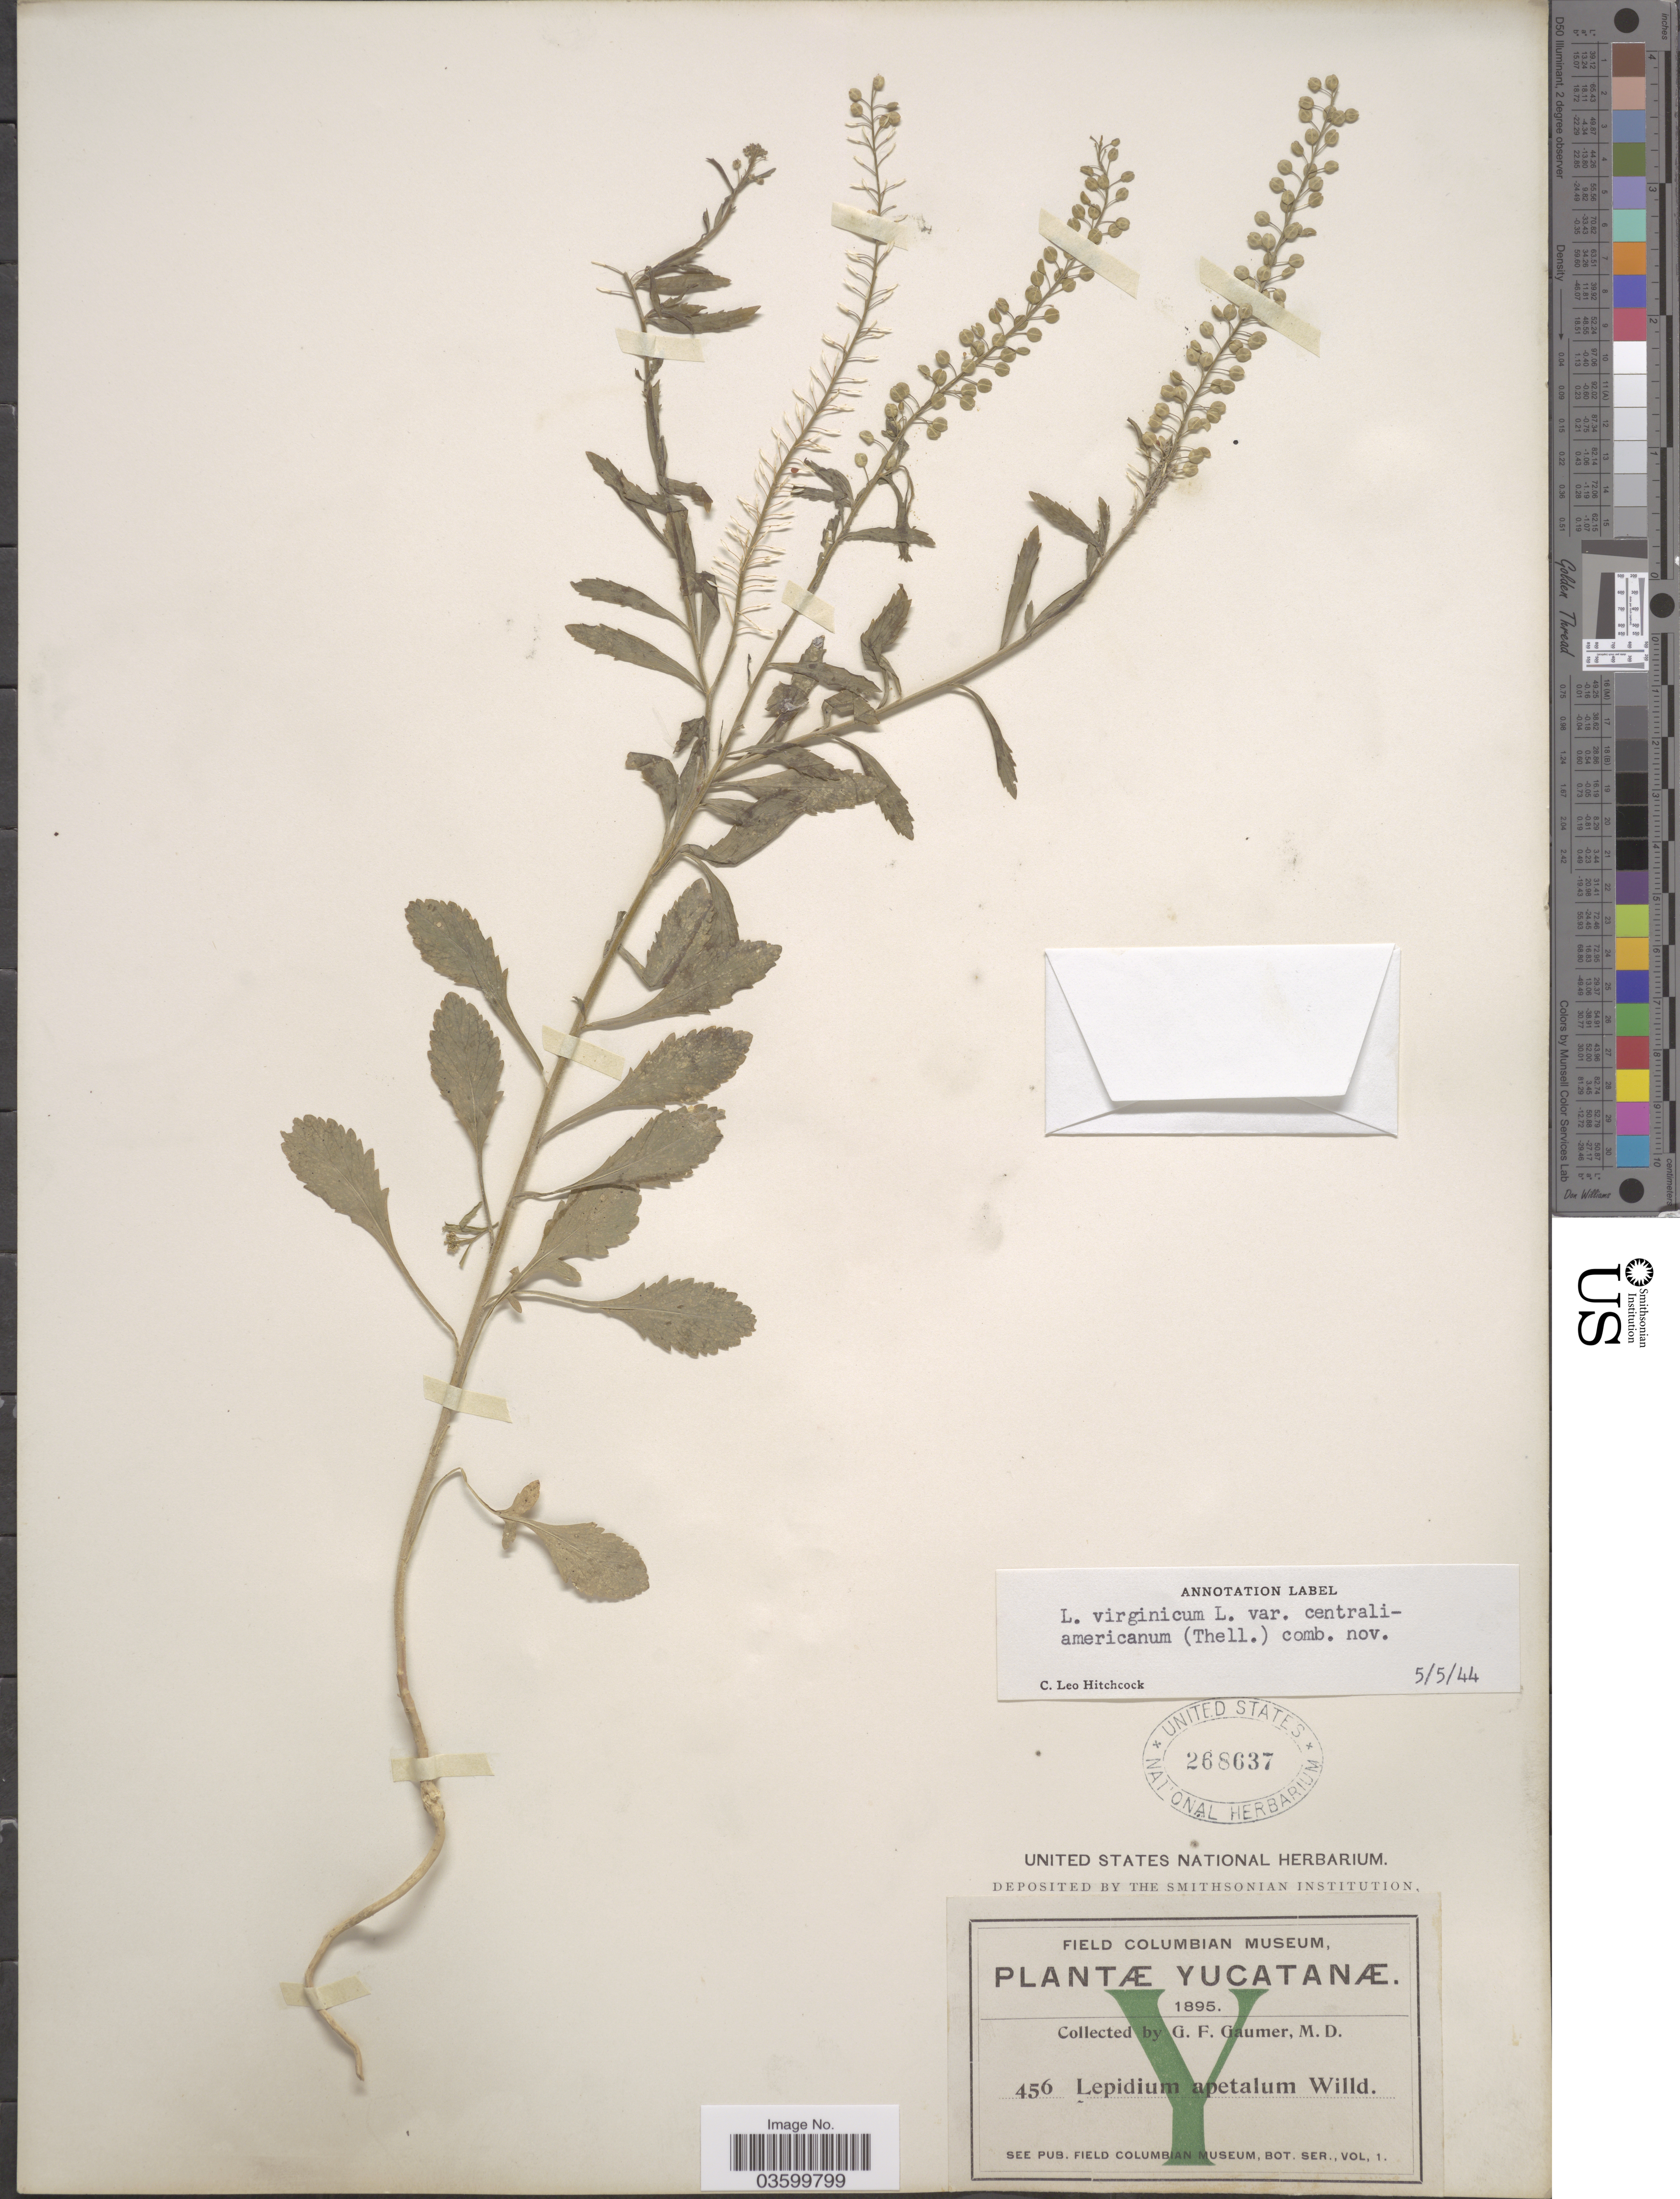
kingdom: Plantae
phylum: Tracheophyta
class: Magnoliopsida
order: Brassicales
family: Brassicaceae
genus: Lepidium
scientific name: Lepidium virginicum var. centrali-americanum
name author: (Thell.) C.L. Hitchc.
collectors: G. F. Gaumer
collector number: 456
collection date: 1895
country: Mexico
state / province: Yucatán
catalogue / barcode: US 268637